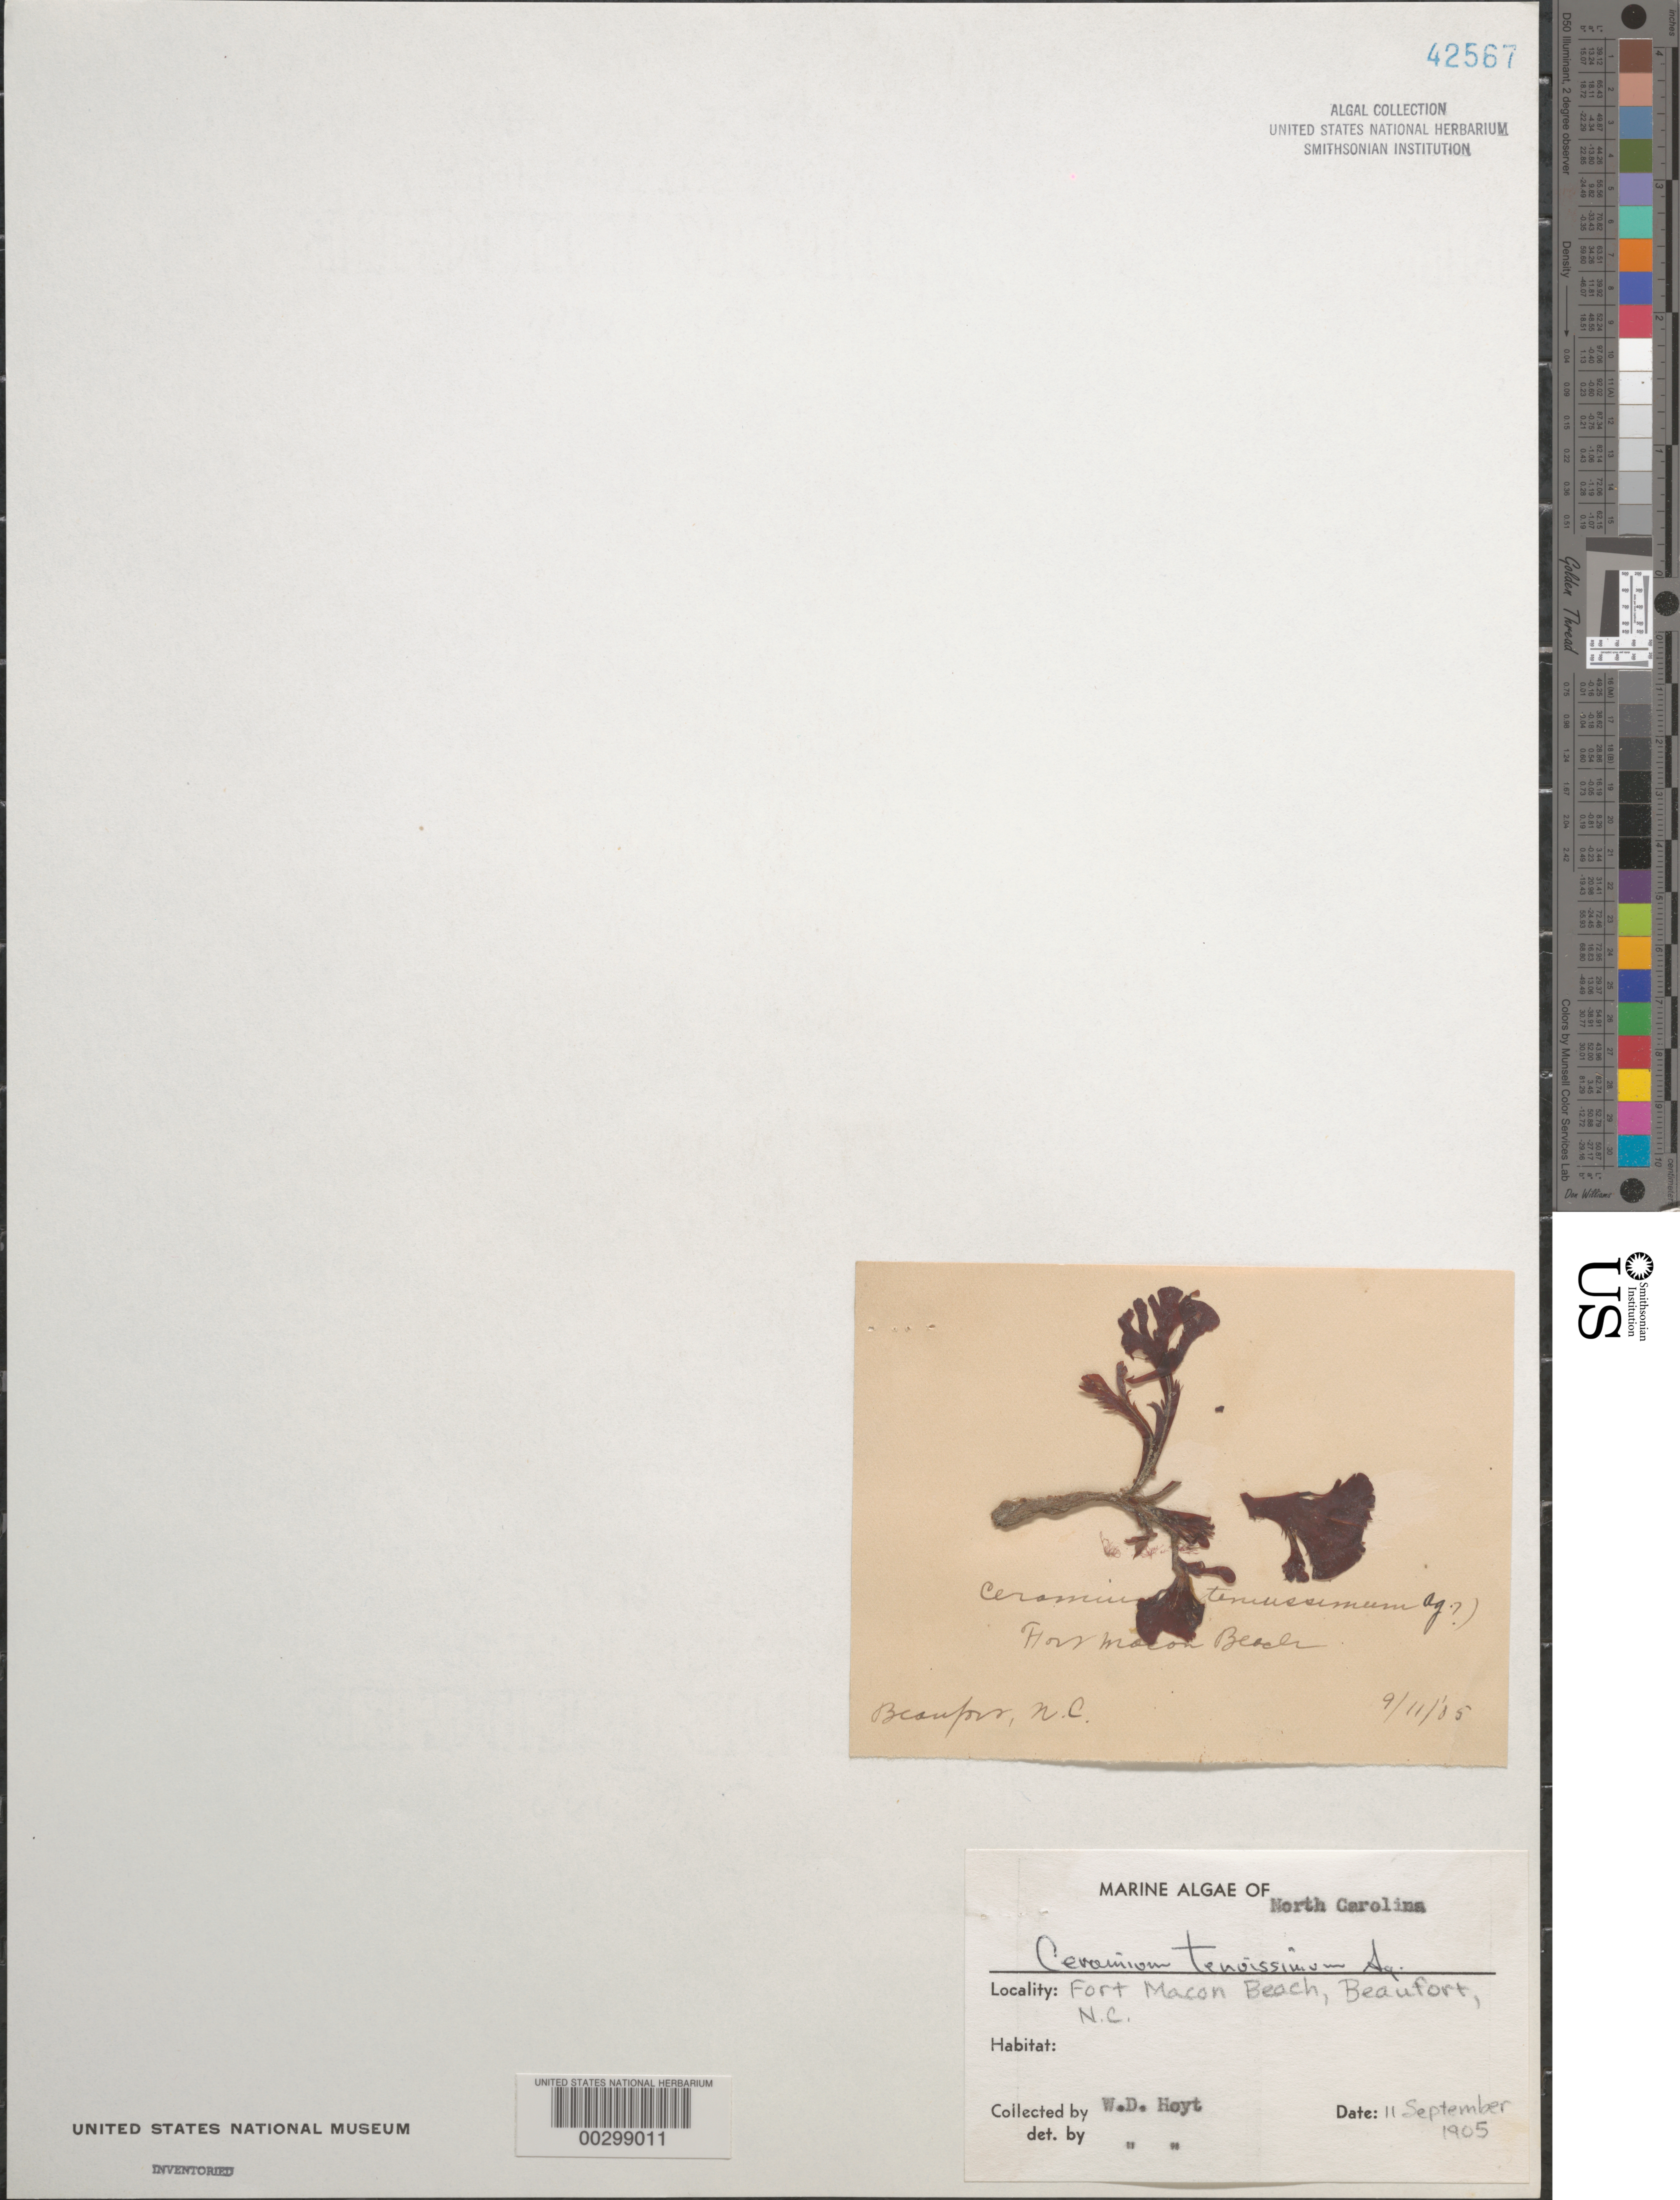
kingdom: Plantae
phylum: Rhodophyta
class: Florideophyceae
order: Ceramiales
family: Ceramiaceae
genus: Ceramium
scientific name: Ceramium diaphanum var. obscura, ined., 7/2023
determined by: Algae name updating Project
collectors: W. D. Hoyt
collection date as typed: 11 Sep 1905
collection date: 1905-09-11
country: United States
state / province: North Carolina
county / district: Carteret County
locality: Beaufort, Fort Macon Beach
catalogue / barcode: US 42567